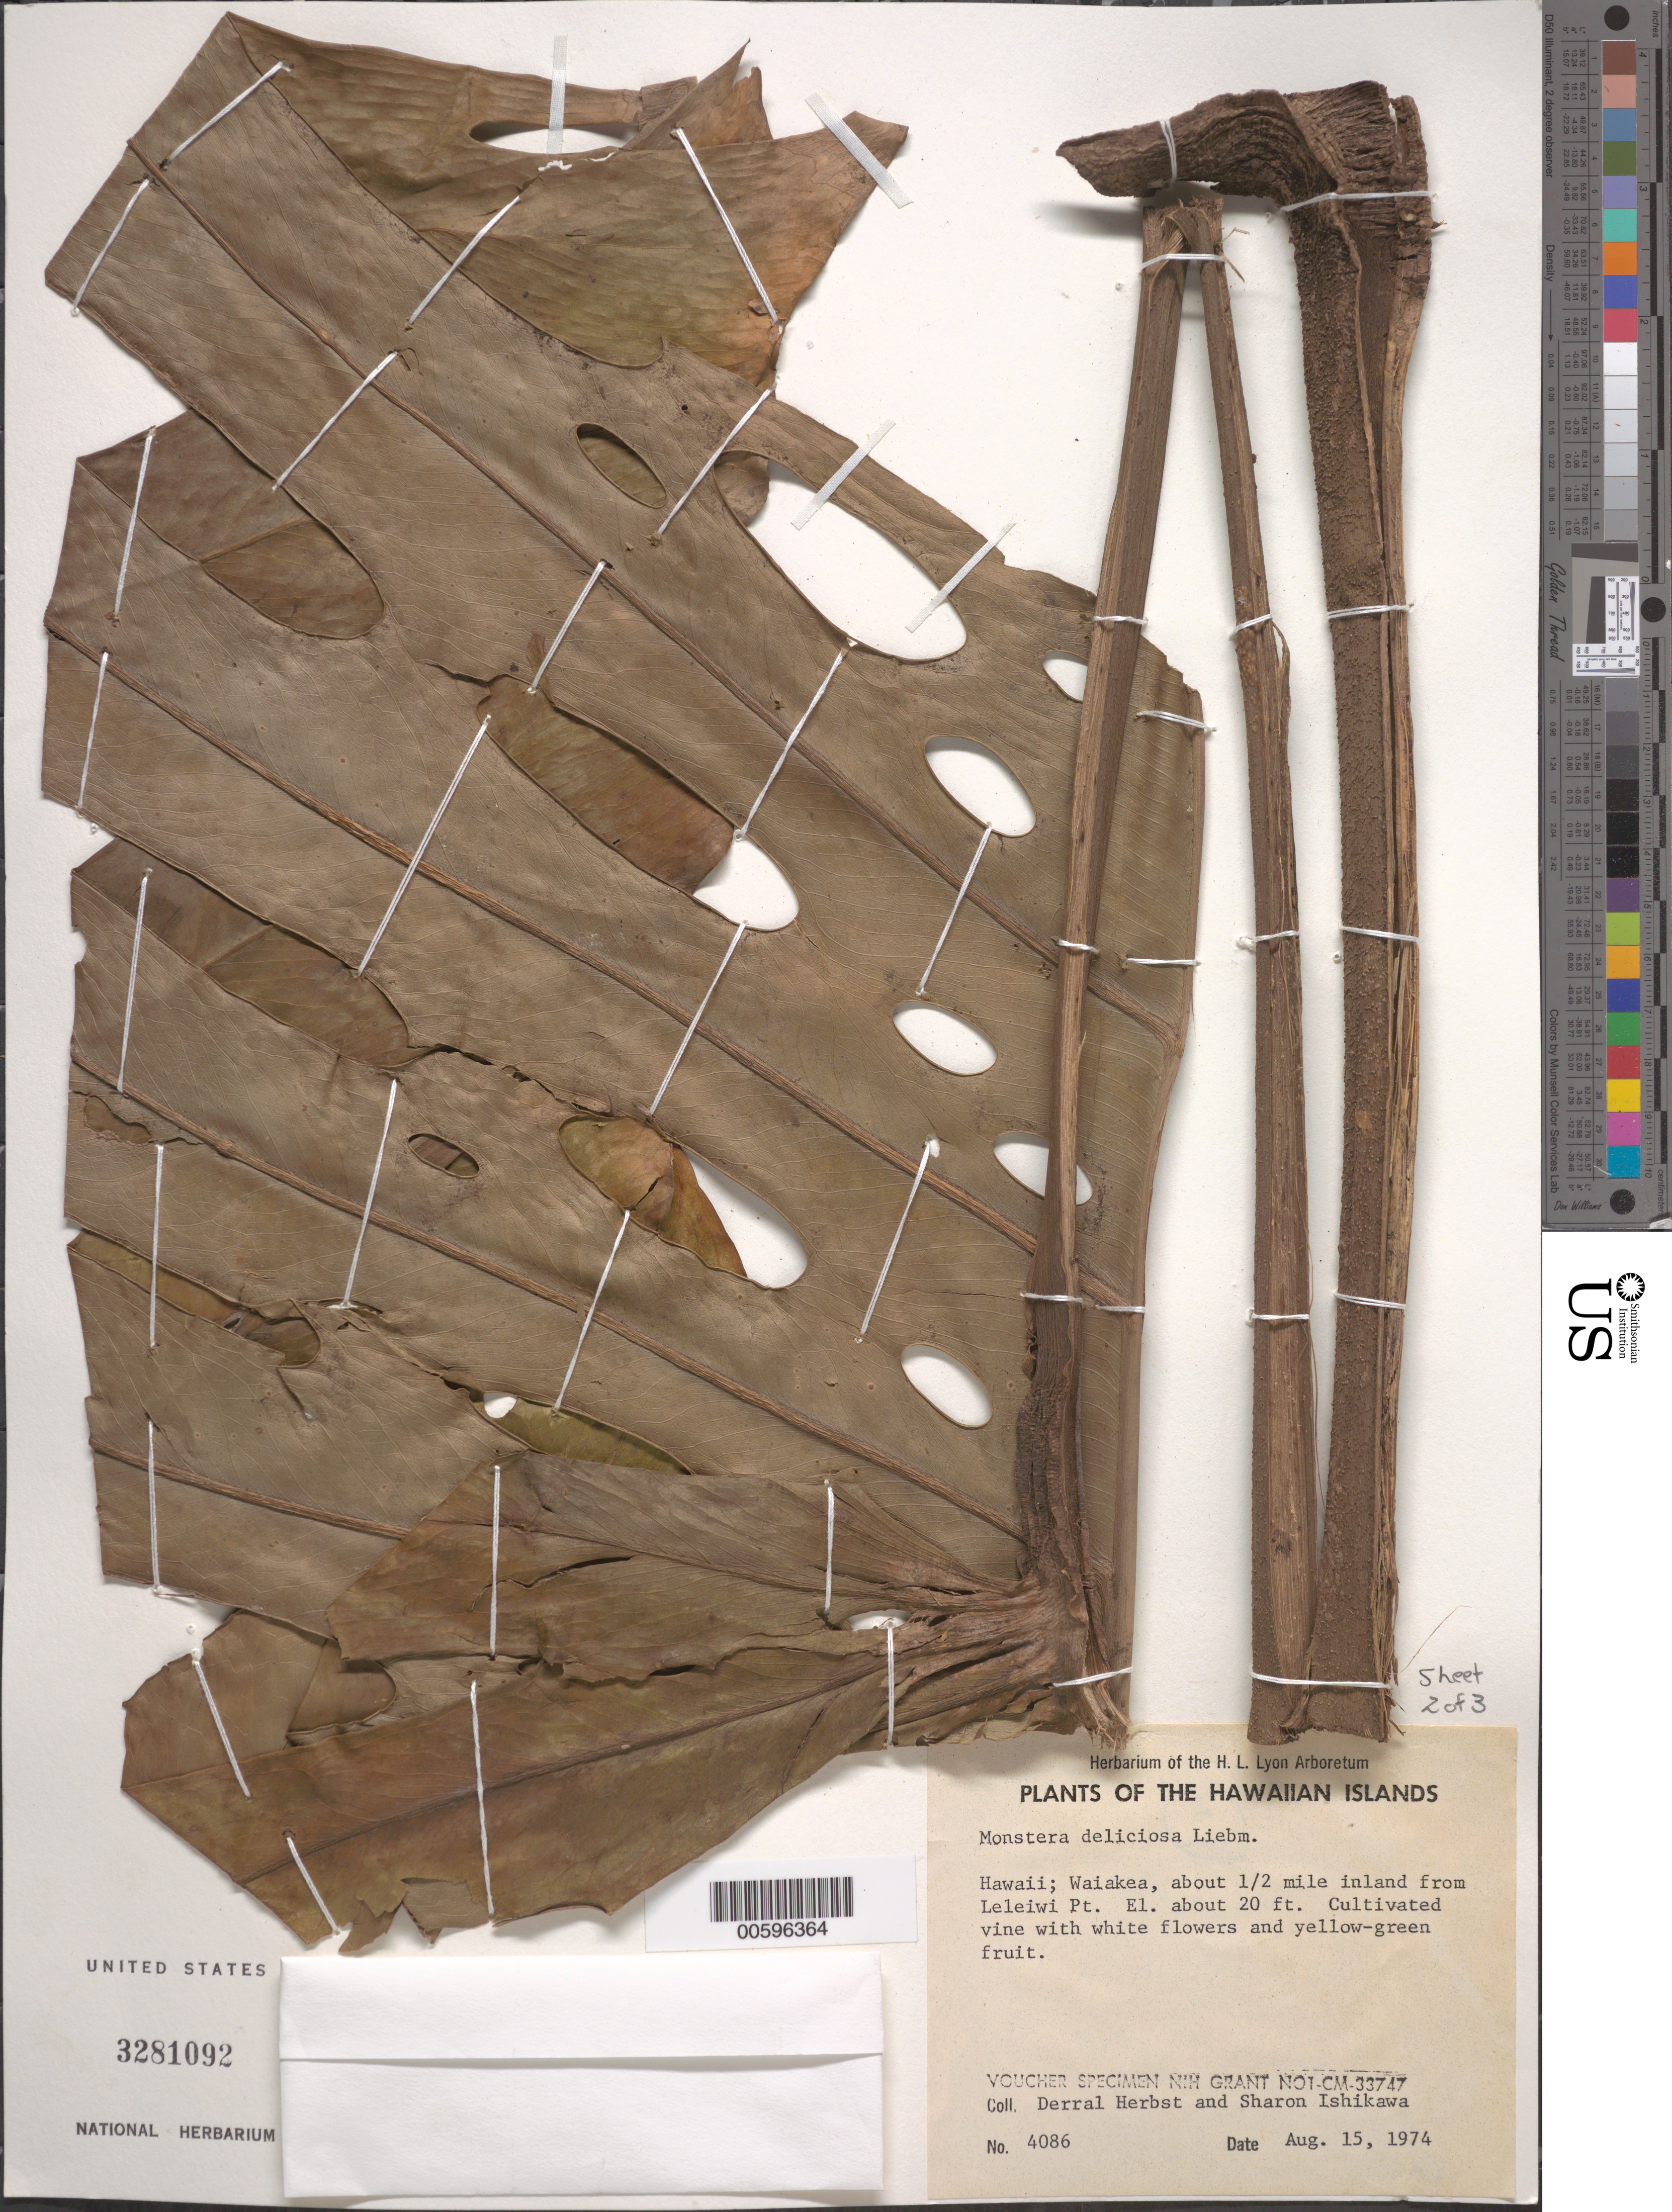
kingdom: Plantae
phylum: Tracheophyta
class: Liliopsida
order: Alismatales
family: Araceae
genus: Monstera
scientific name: Monstera deliciosa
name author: Liebm.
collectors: D. R. Herbst & S. Ishikawa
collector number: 4086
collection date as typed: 15 Aug 1974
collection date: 1974-08-15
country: United States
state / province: Hawaii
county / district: Hawaii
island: Hawaii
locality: Waiakea, ca .5 mi inland from Leleiwi Pt.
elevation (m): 6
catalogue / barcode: US 3281092